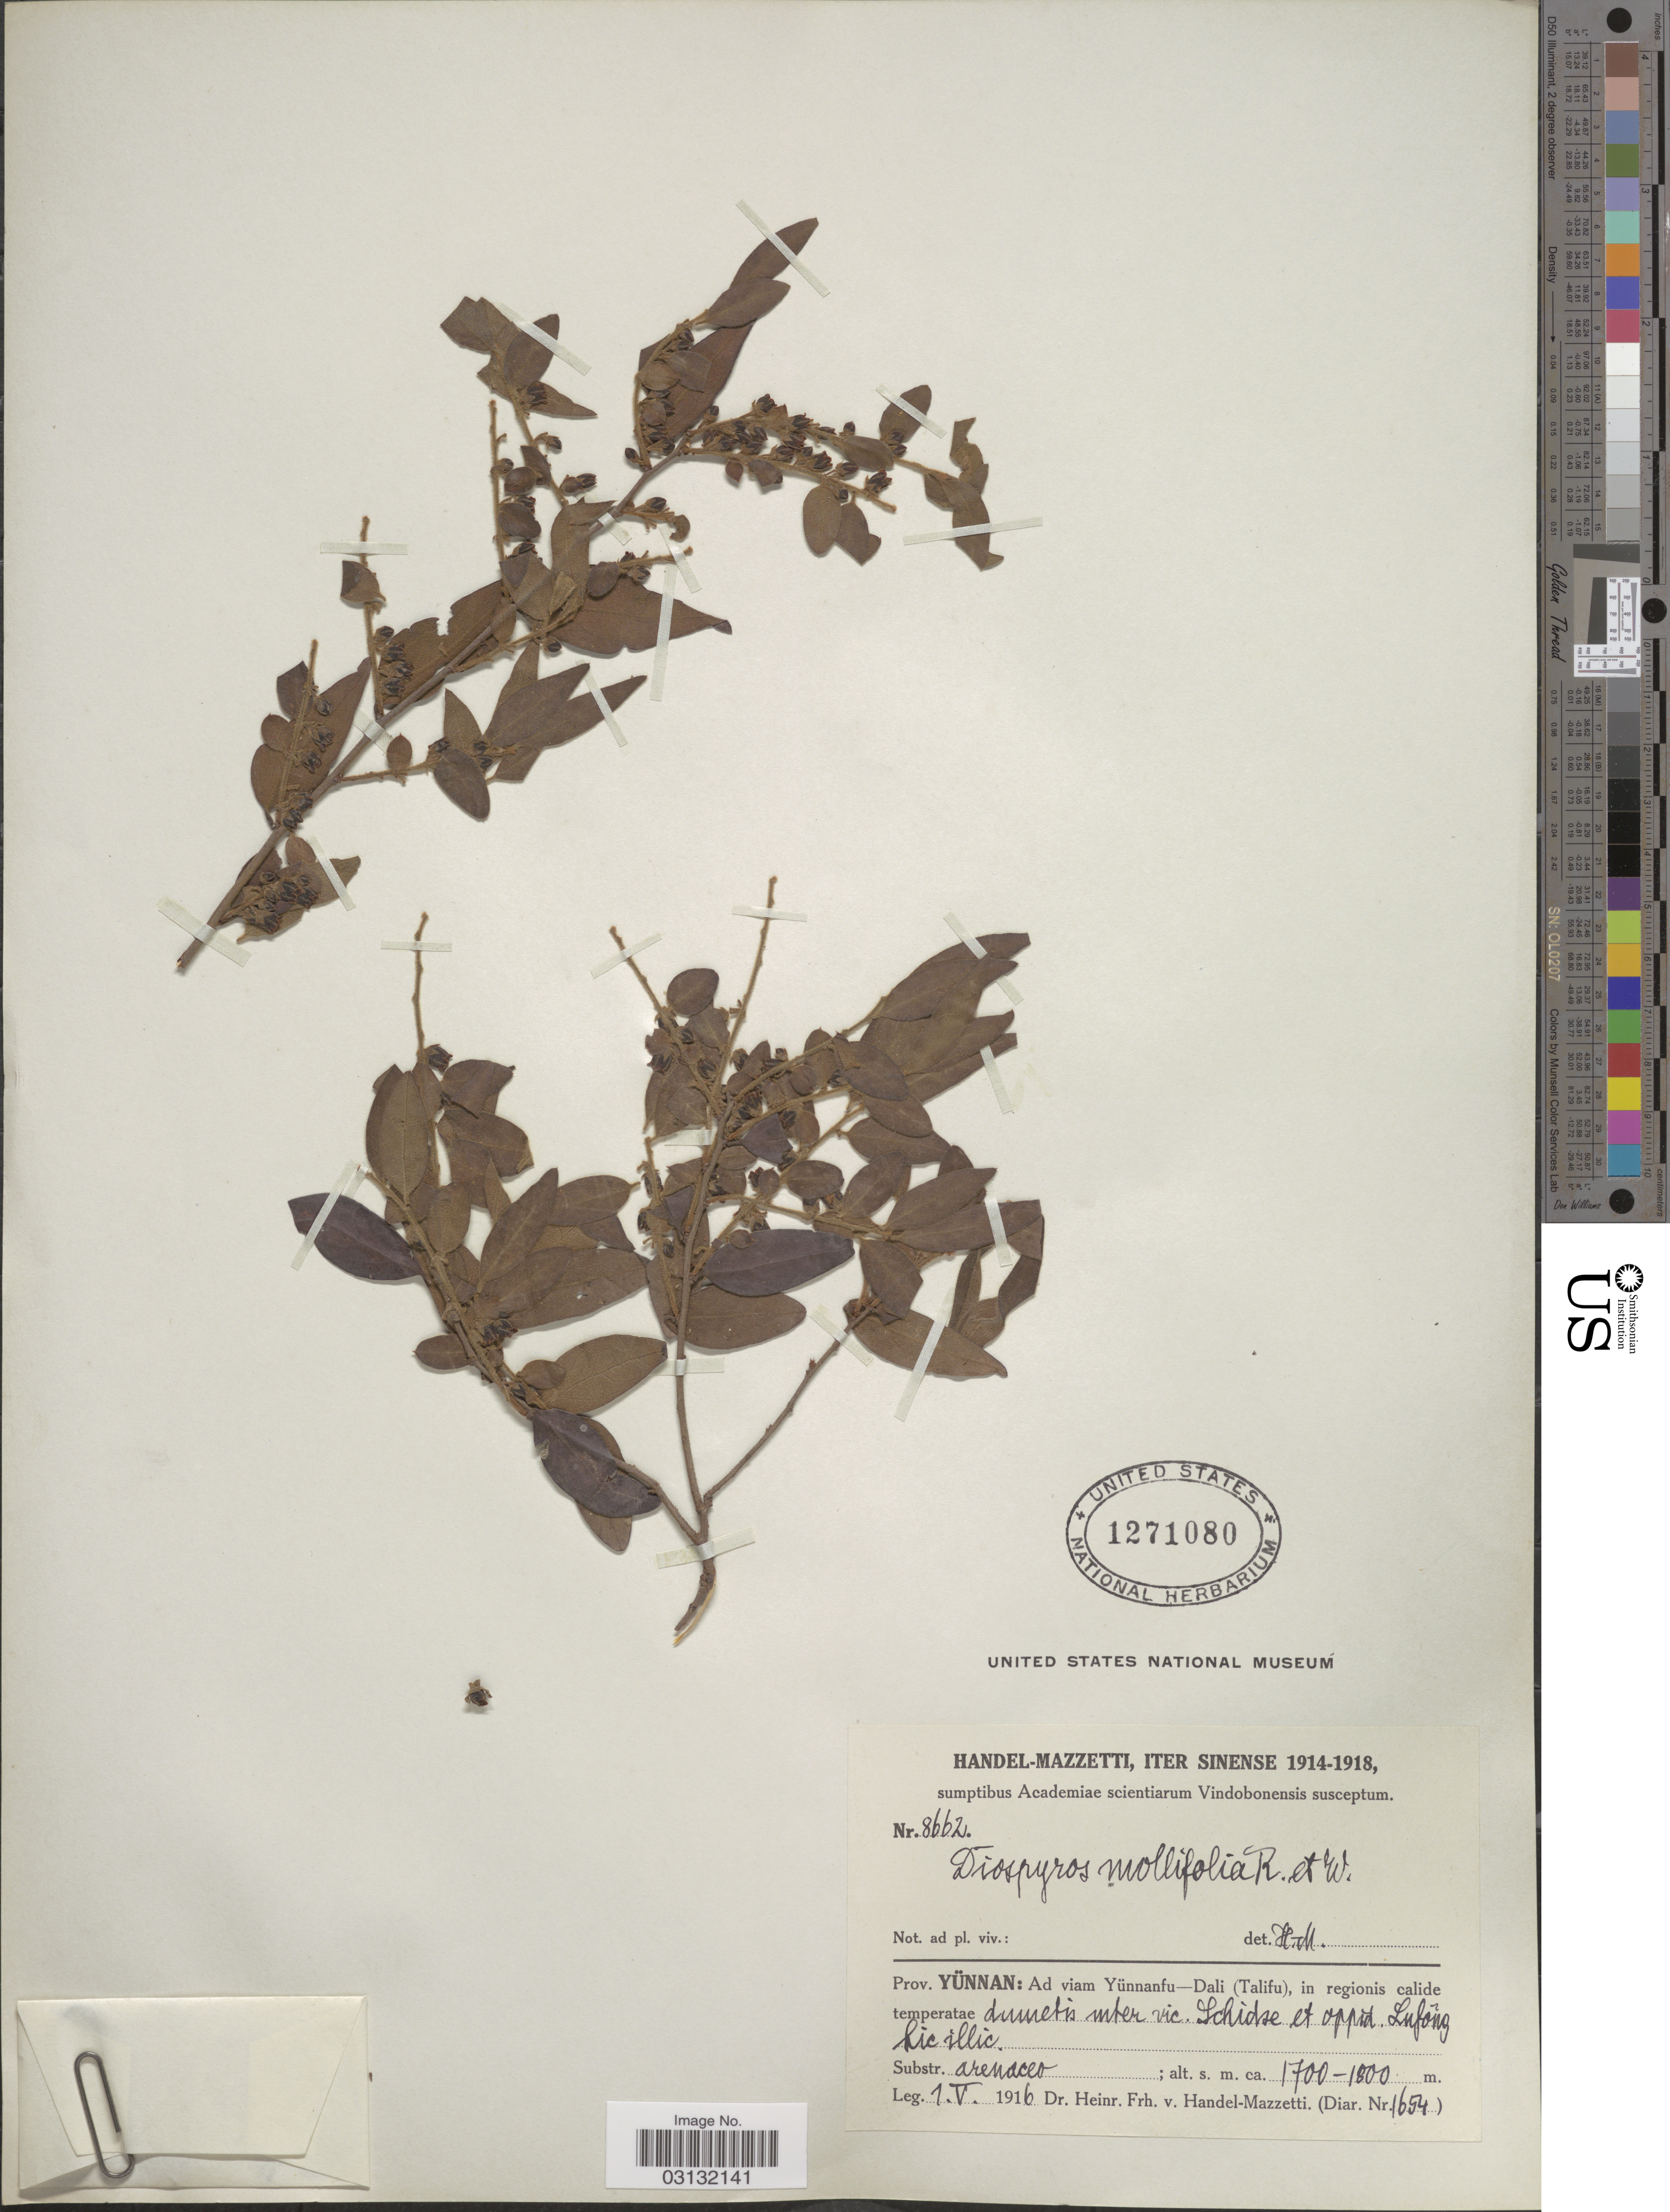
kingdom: Plantae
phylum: Tracheophyta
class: Magnoliopsida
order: Ericales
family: Ebenaceae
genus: Diospyros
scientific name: Diospyros mollifolia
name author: Rehder & E.H. Wilson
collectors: H. Handel-Mazzetti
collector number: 8662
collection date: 1916-05-01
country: China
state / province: Yunnan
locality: Ad viam Yünnanfu-Dali (Talifu), in regione calide temperate dumetis unter [interpreted] vic. Schidse et oppid. Lufong hicillic [interpreted].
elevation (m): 1700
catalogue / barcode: US 1271080